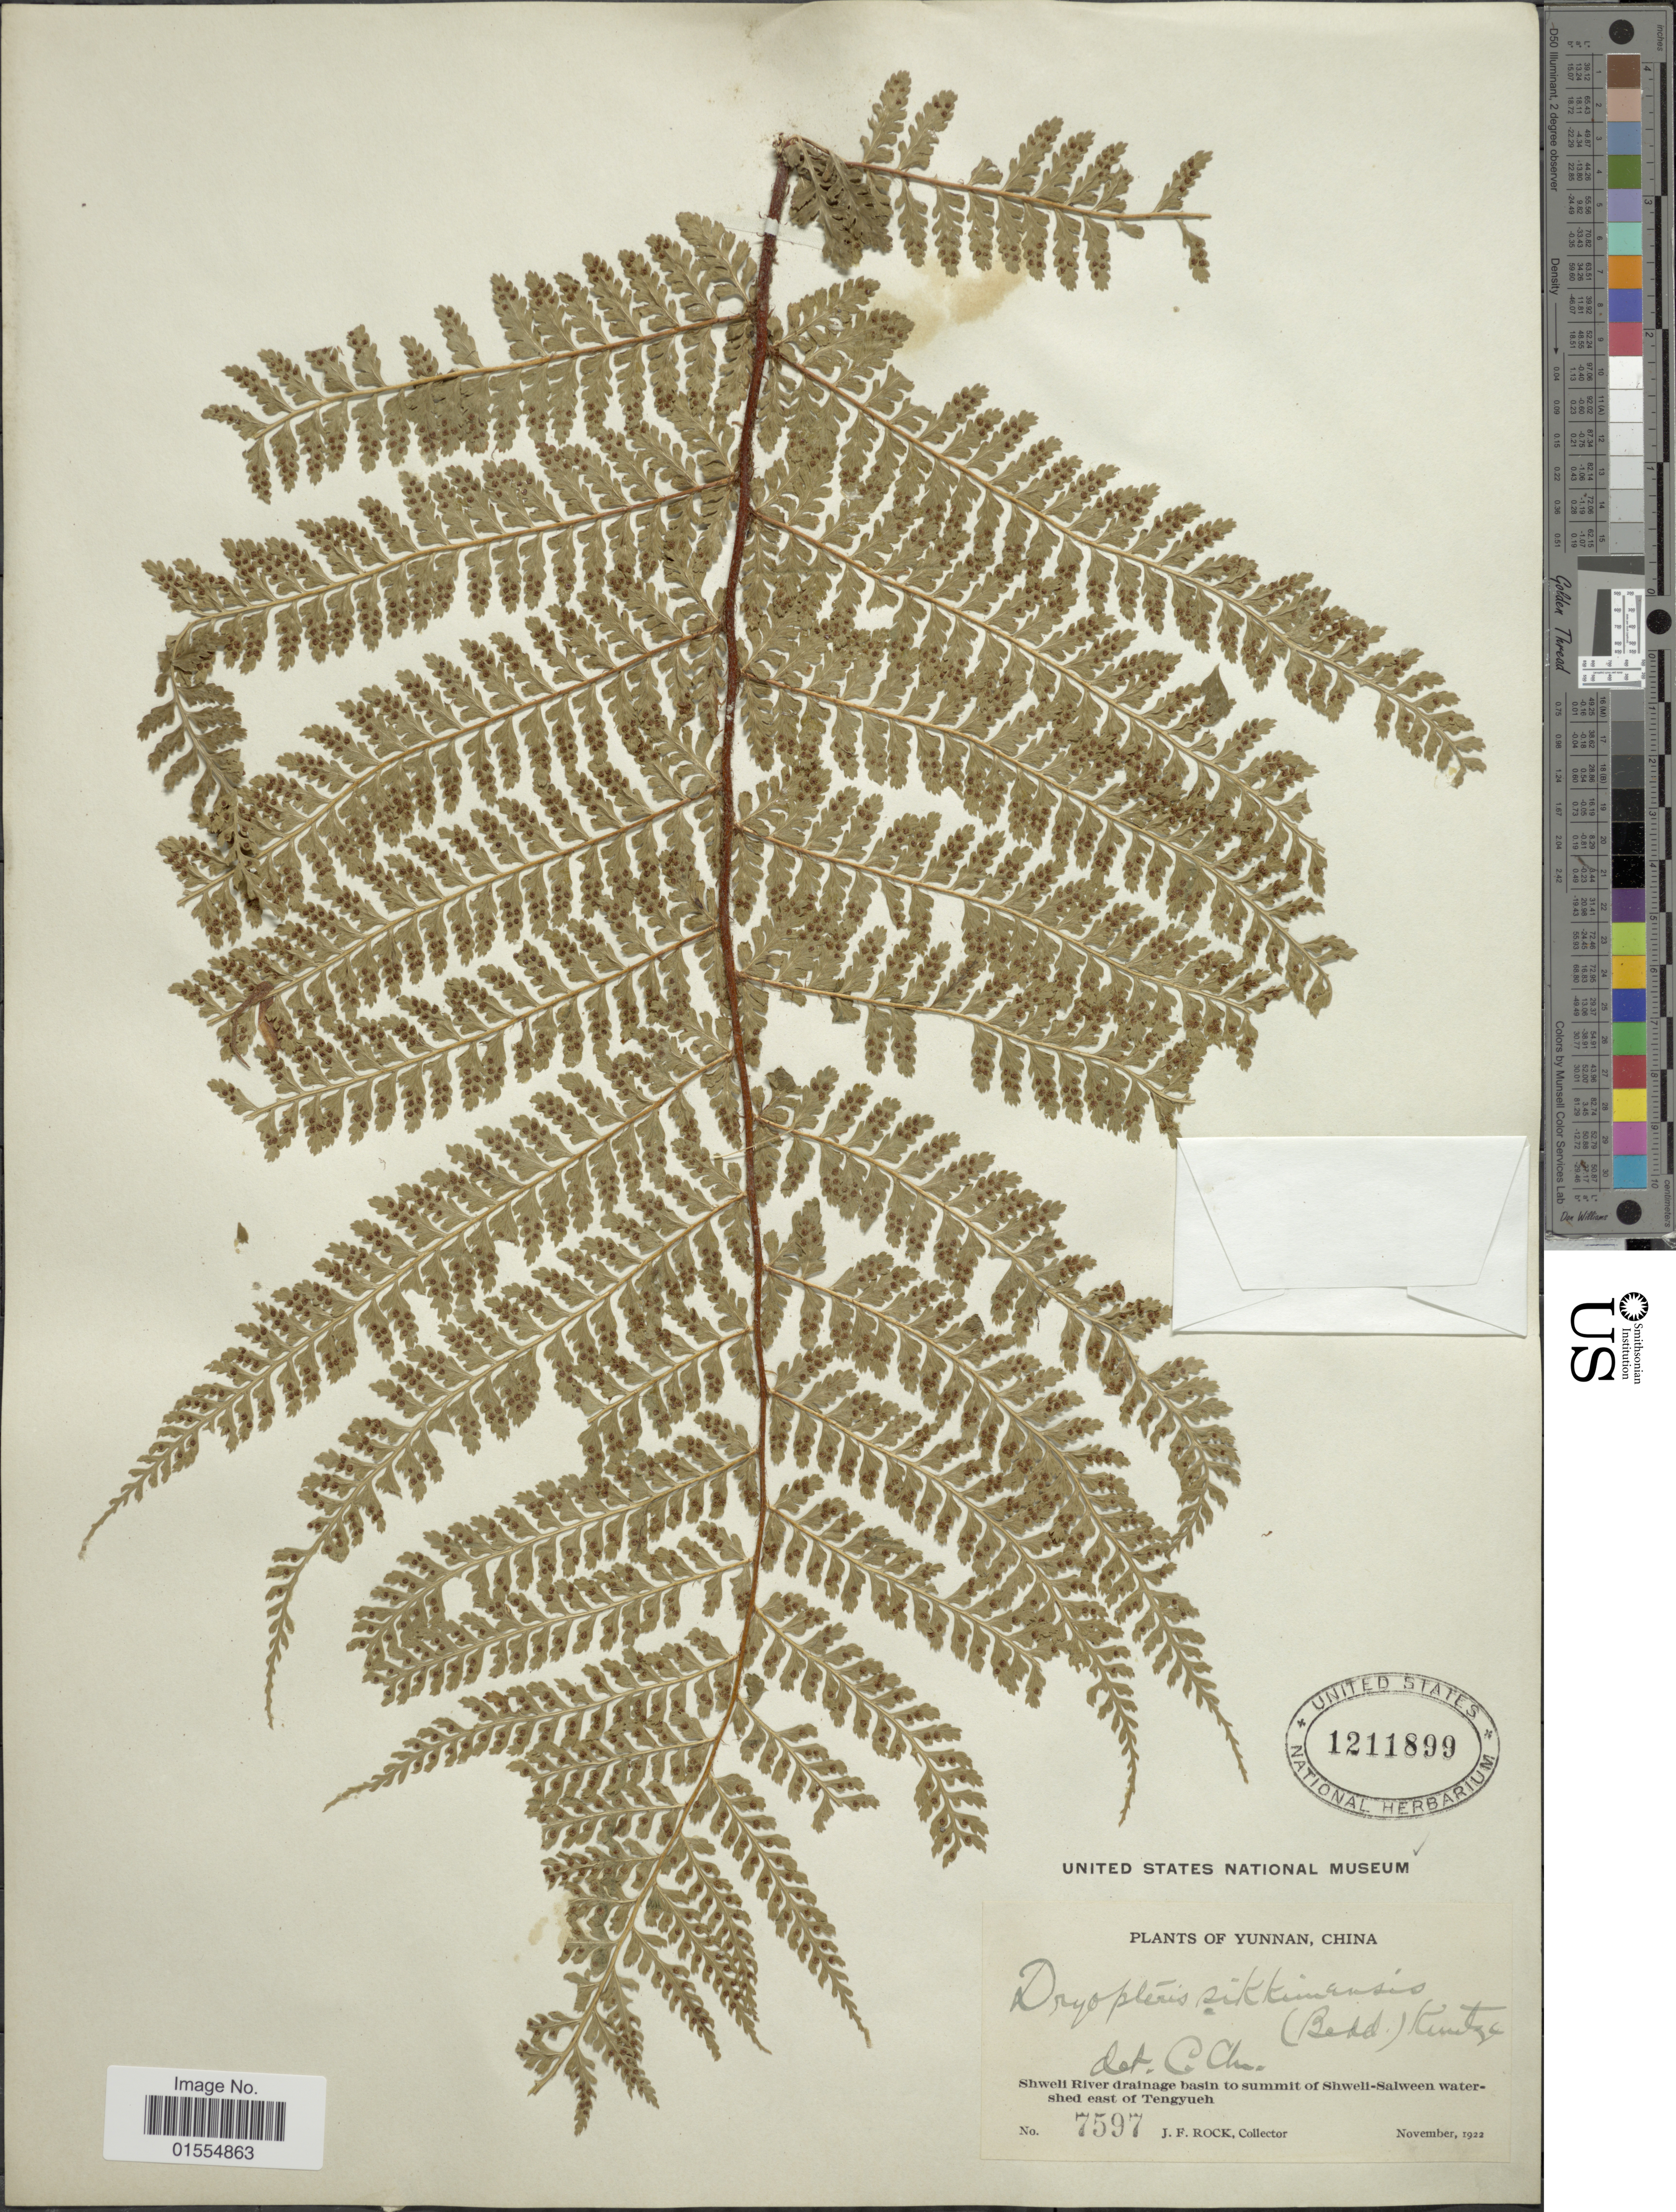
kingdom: Plantae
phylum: Tracheophyta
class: Polypodiopsida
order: Polypodiales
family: Dryopteridaceae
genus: Dryopteris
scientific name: Dryopteris sikkimensis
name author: (Bedd.) Kuntze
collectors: J. Rock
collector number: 7597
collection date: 1922-11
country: China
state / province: Yunnan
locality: Yunnan, China, Shweli River drainage basin to summit of Shweli-Salween watershed east of Tengyueh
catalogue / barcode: US 1211899